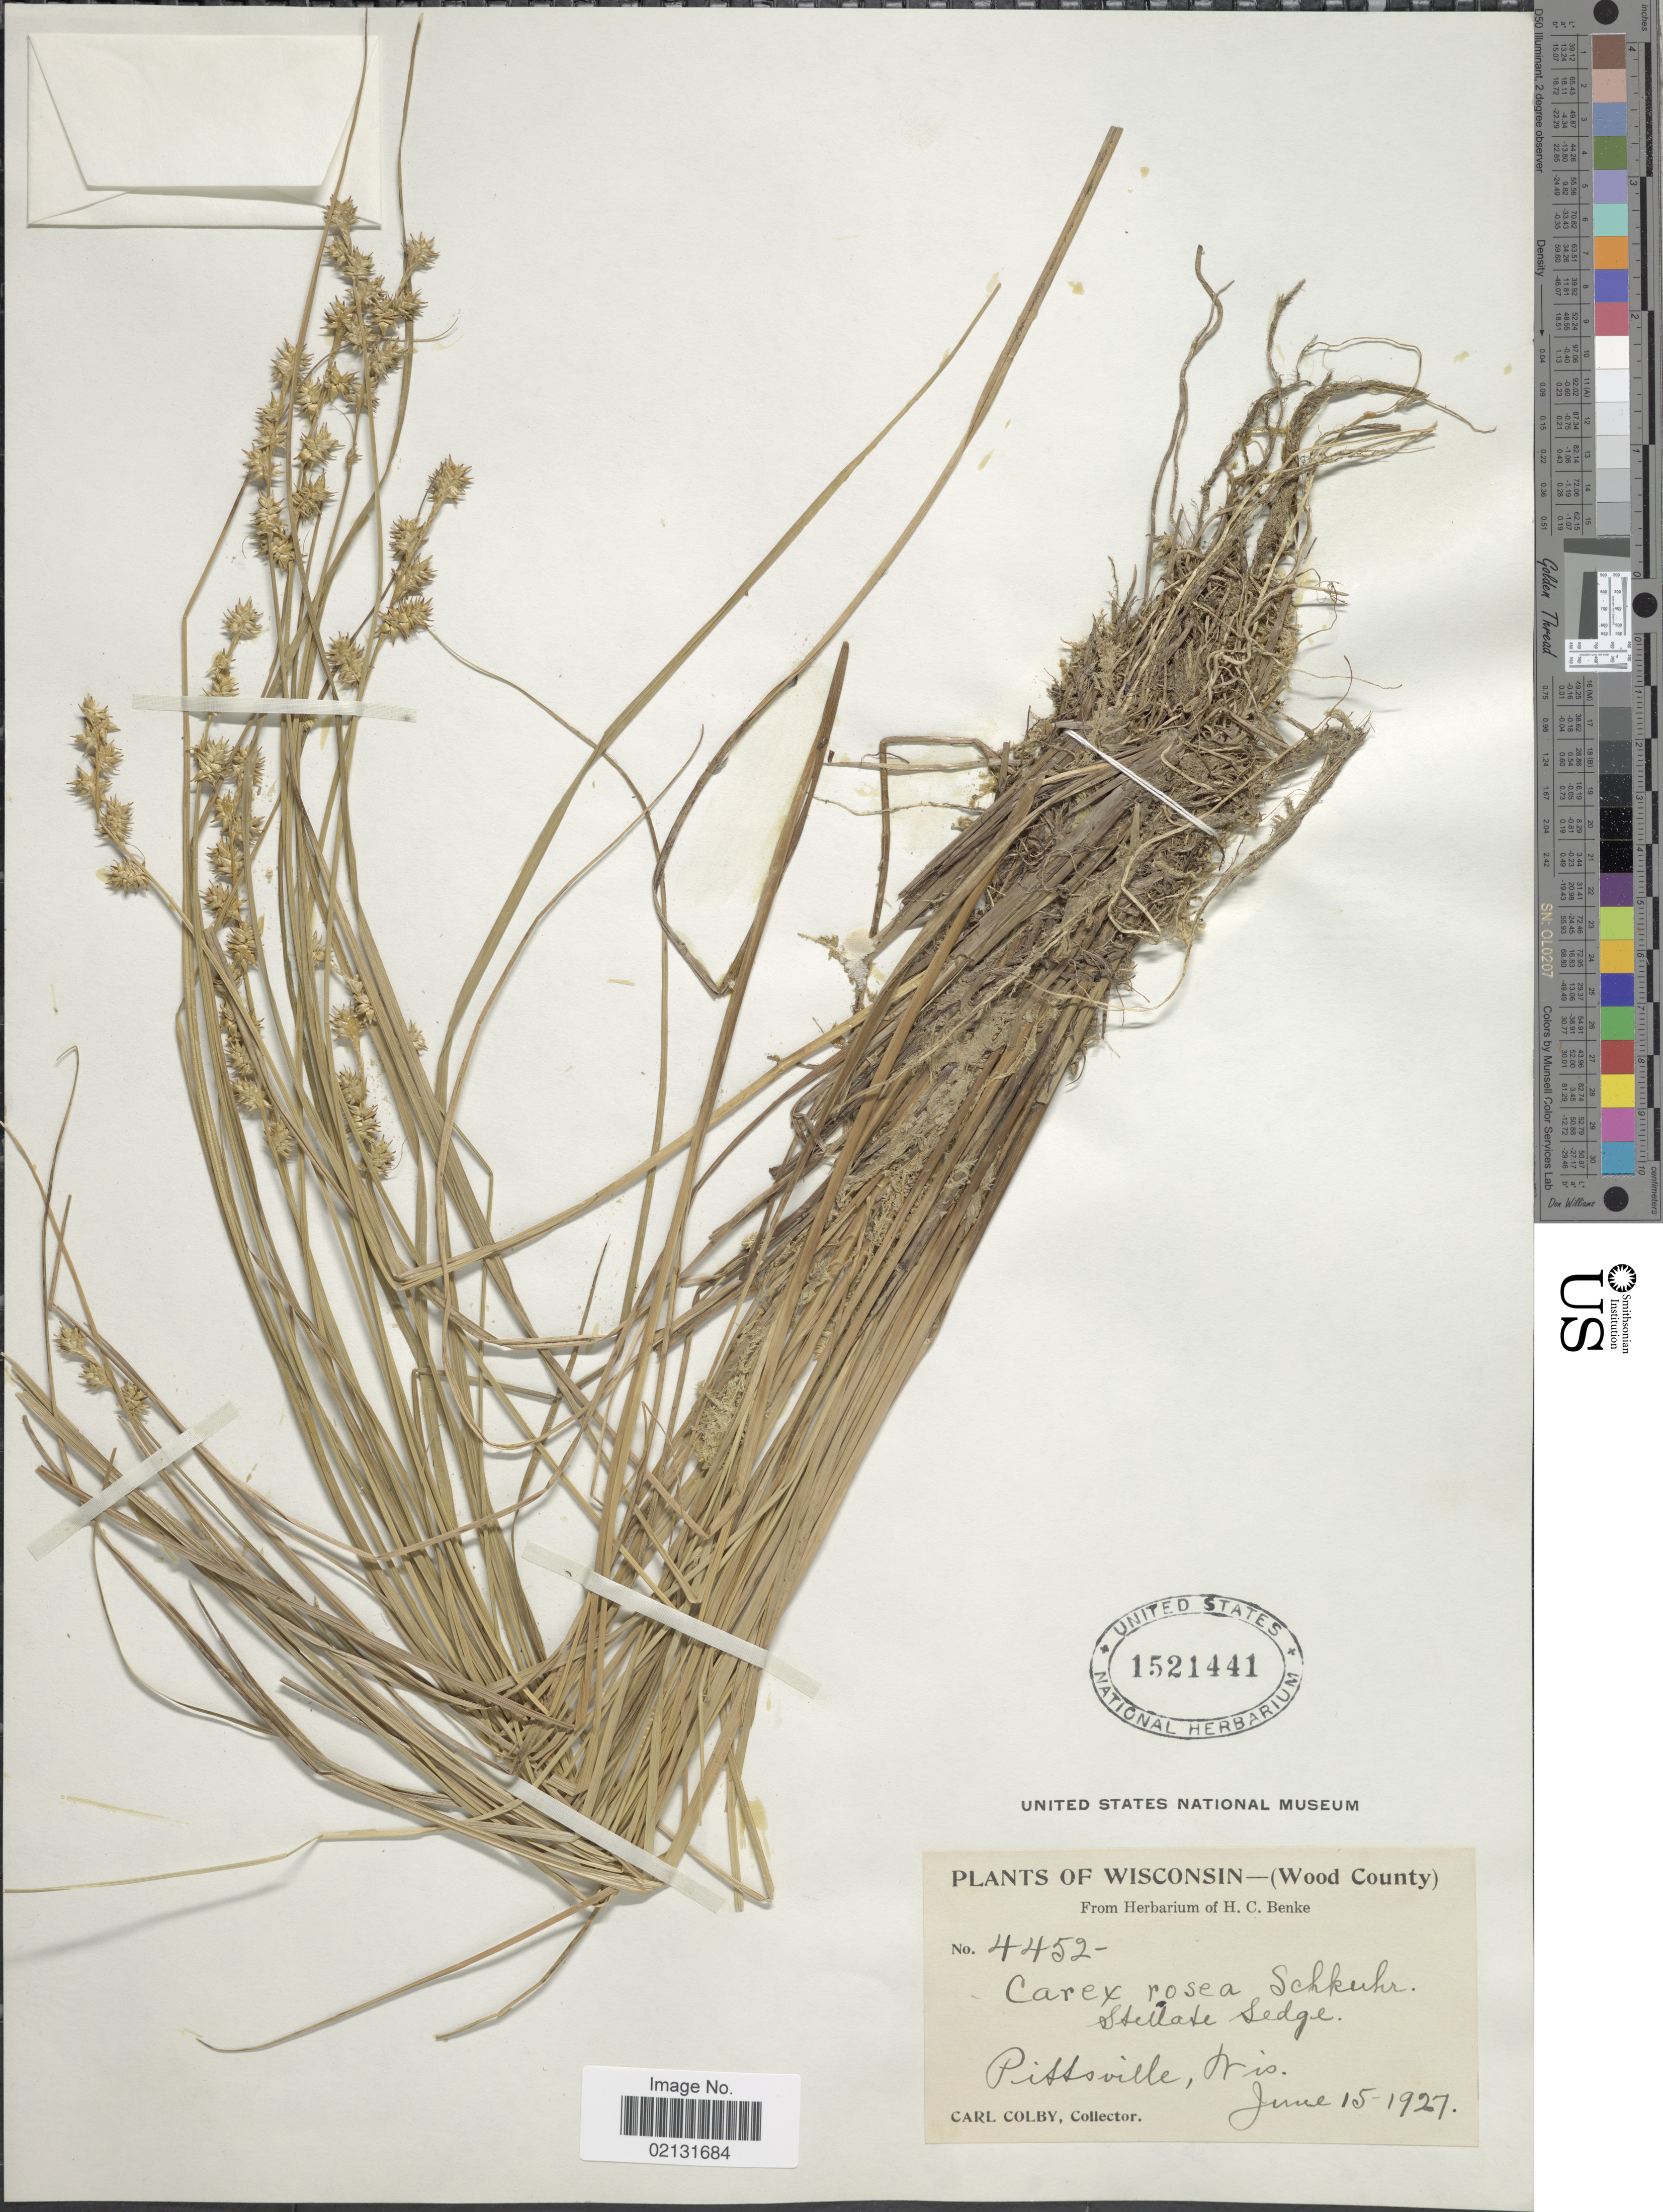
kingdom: Plantae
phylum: Tracheophyta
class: Liliopsida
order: Poales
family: Cyperaceae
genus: Carex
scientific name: Carex rosea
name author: Willd.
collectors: C. Colby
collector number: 4452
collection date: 1927-06-15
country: United States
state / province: Wisconsin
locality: (Wood County), Pittsville, Stellate Sedge.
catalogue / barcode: US 1521441